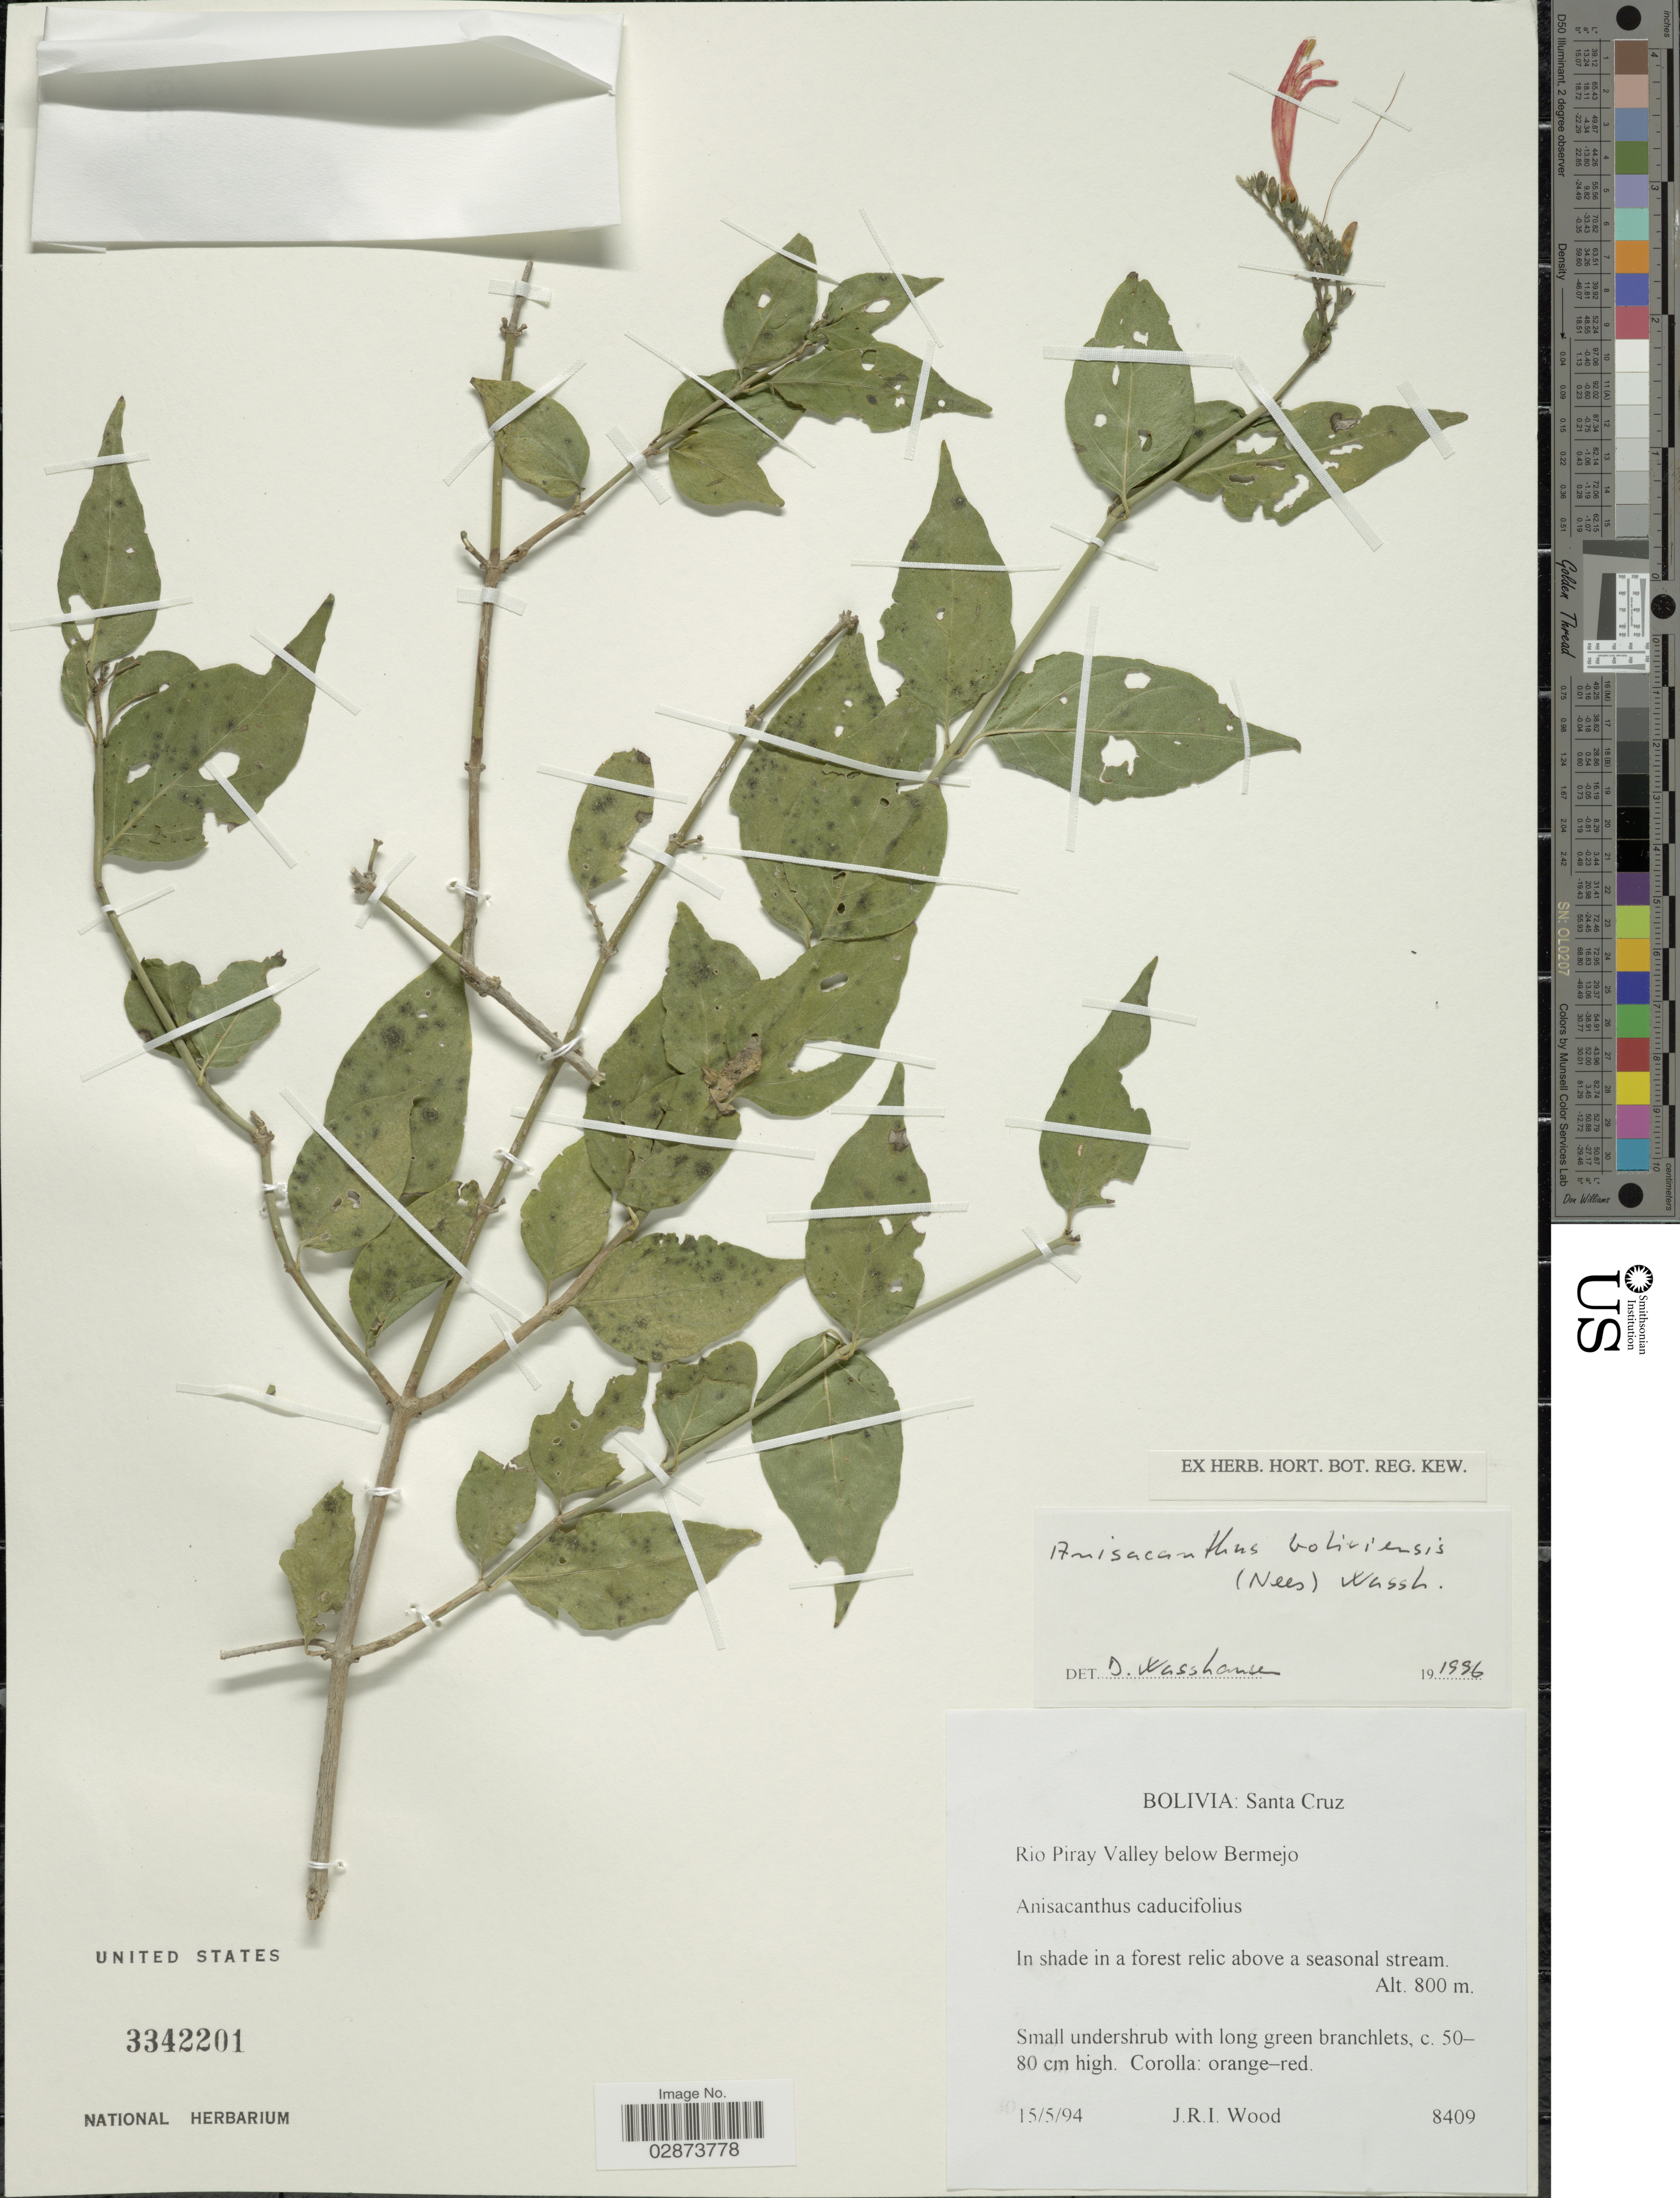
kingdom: Plantae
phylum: Tracheophyta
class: Magnoliopsida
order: Lamiales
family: Acanthaceae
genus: Thyrsacanthus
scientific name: Thyrsacanthus boliviensis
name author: (Nees) A.L.A. Côrtes & Rapini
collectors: J. R. I. Wood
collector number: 8409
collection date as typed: Transcribed d/m/y: 15/5/94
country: Bolivia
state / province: Santa Cruz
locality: Rio Piray Valley below Bermejo.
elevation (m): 800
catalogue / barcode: US 3342201